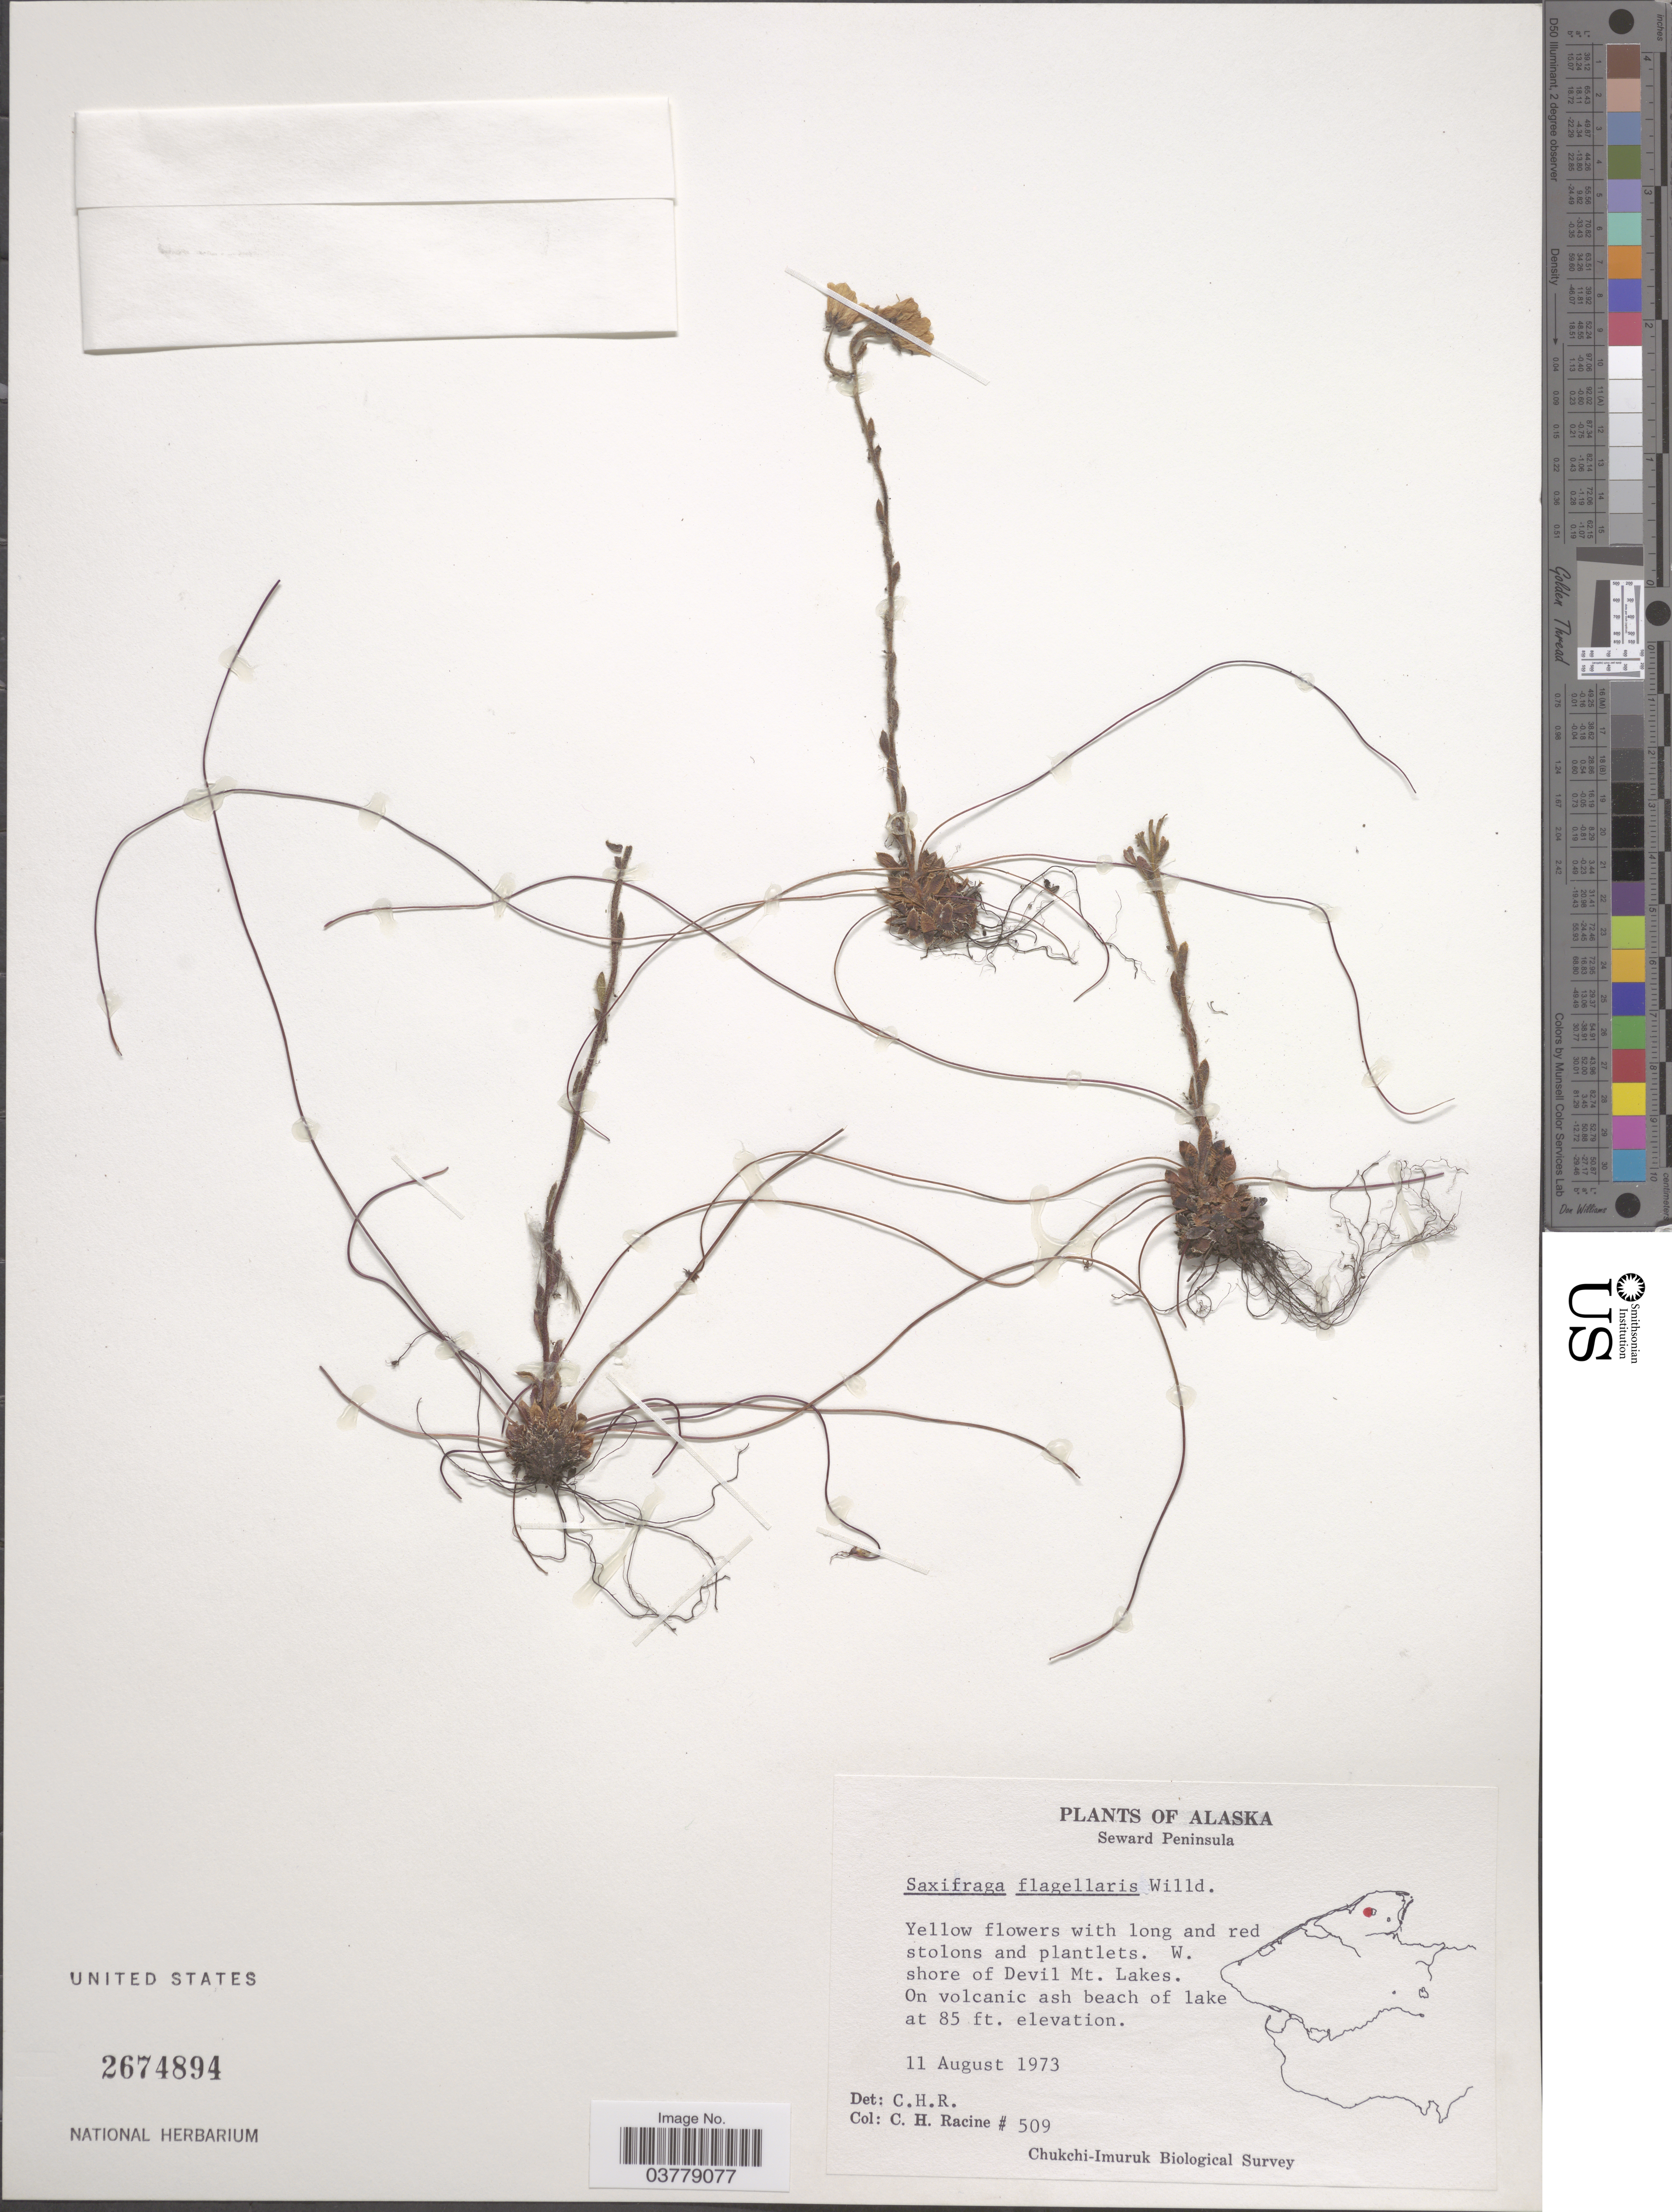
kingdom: Plantae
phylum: Tracheophyta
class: Magnoliopsida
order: Saxifragales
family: Saxifragaceae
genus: Saxifraga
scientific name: Saxifraga flagellaris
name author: Willd. ex Sternb.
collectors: C. Racine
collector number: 509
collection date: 1973-08-11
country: United States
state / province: Alaska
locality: Seward Peninsula. W. shore of Devil Mt. Lakes.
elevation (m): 26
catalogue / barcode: US 2674894